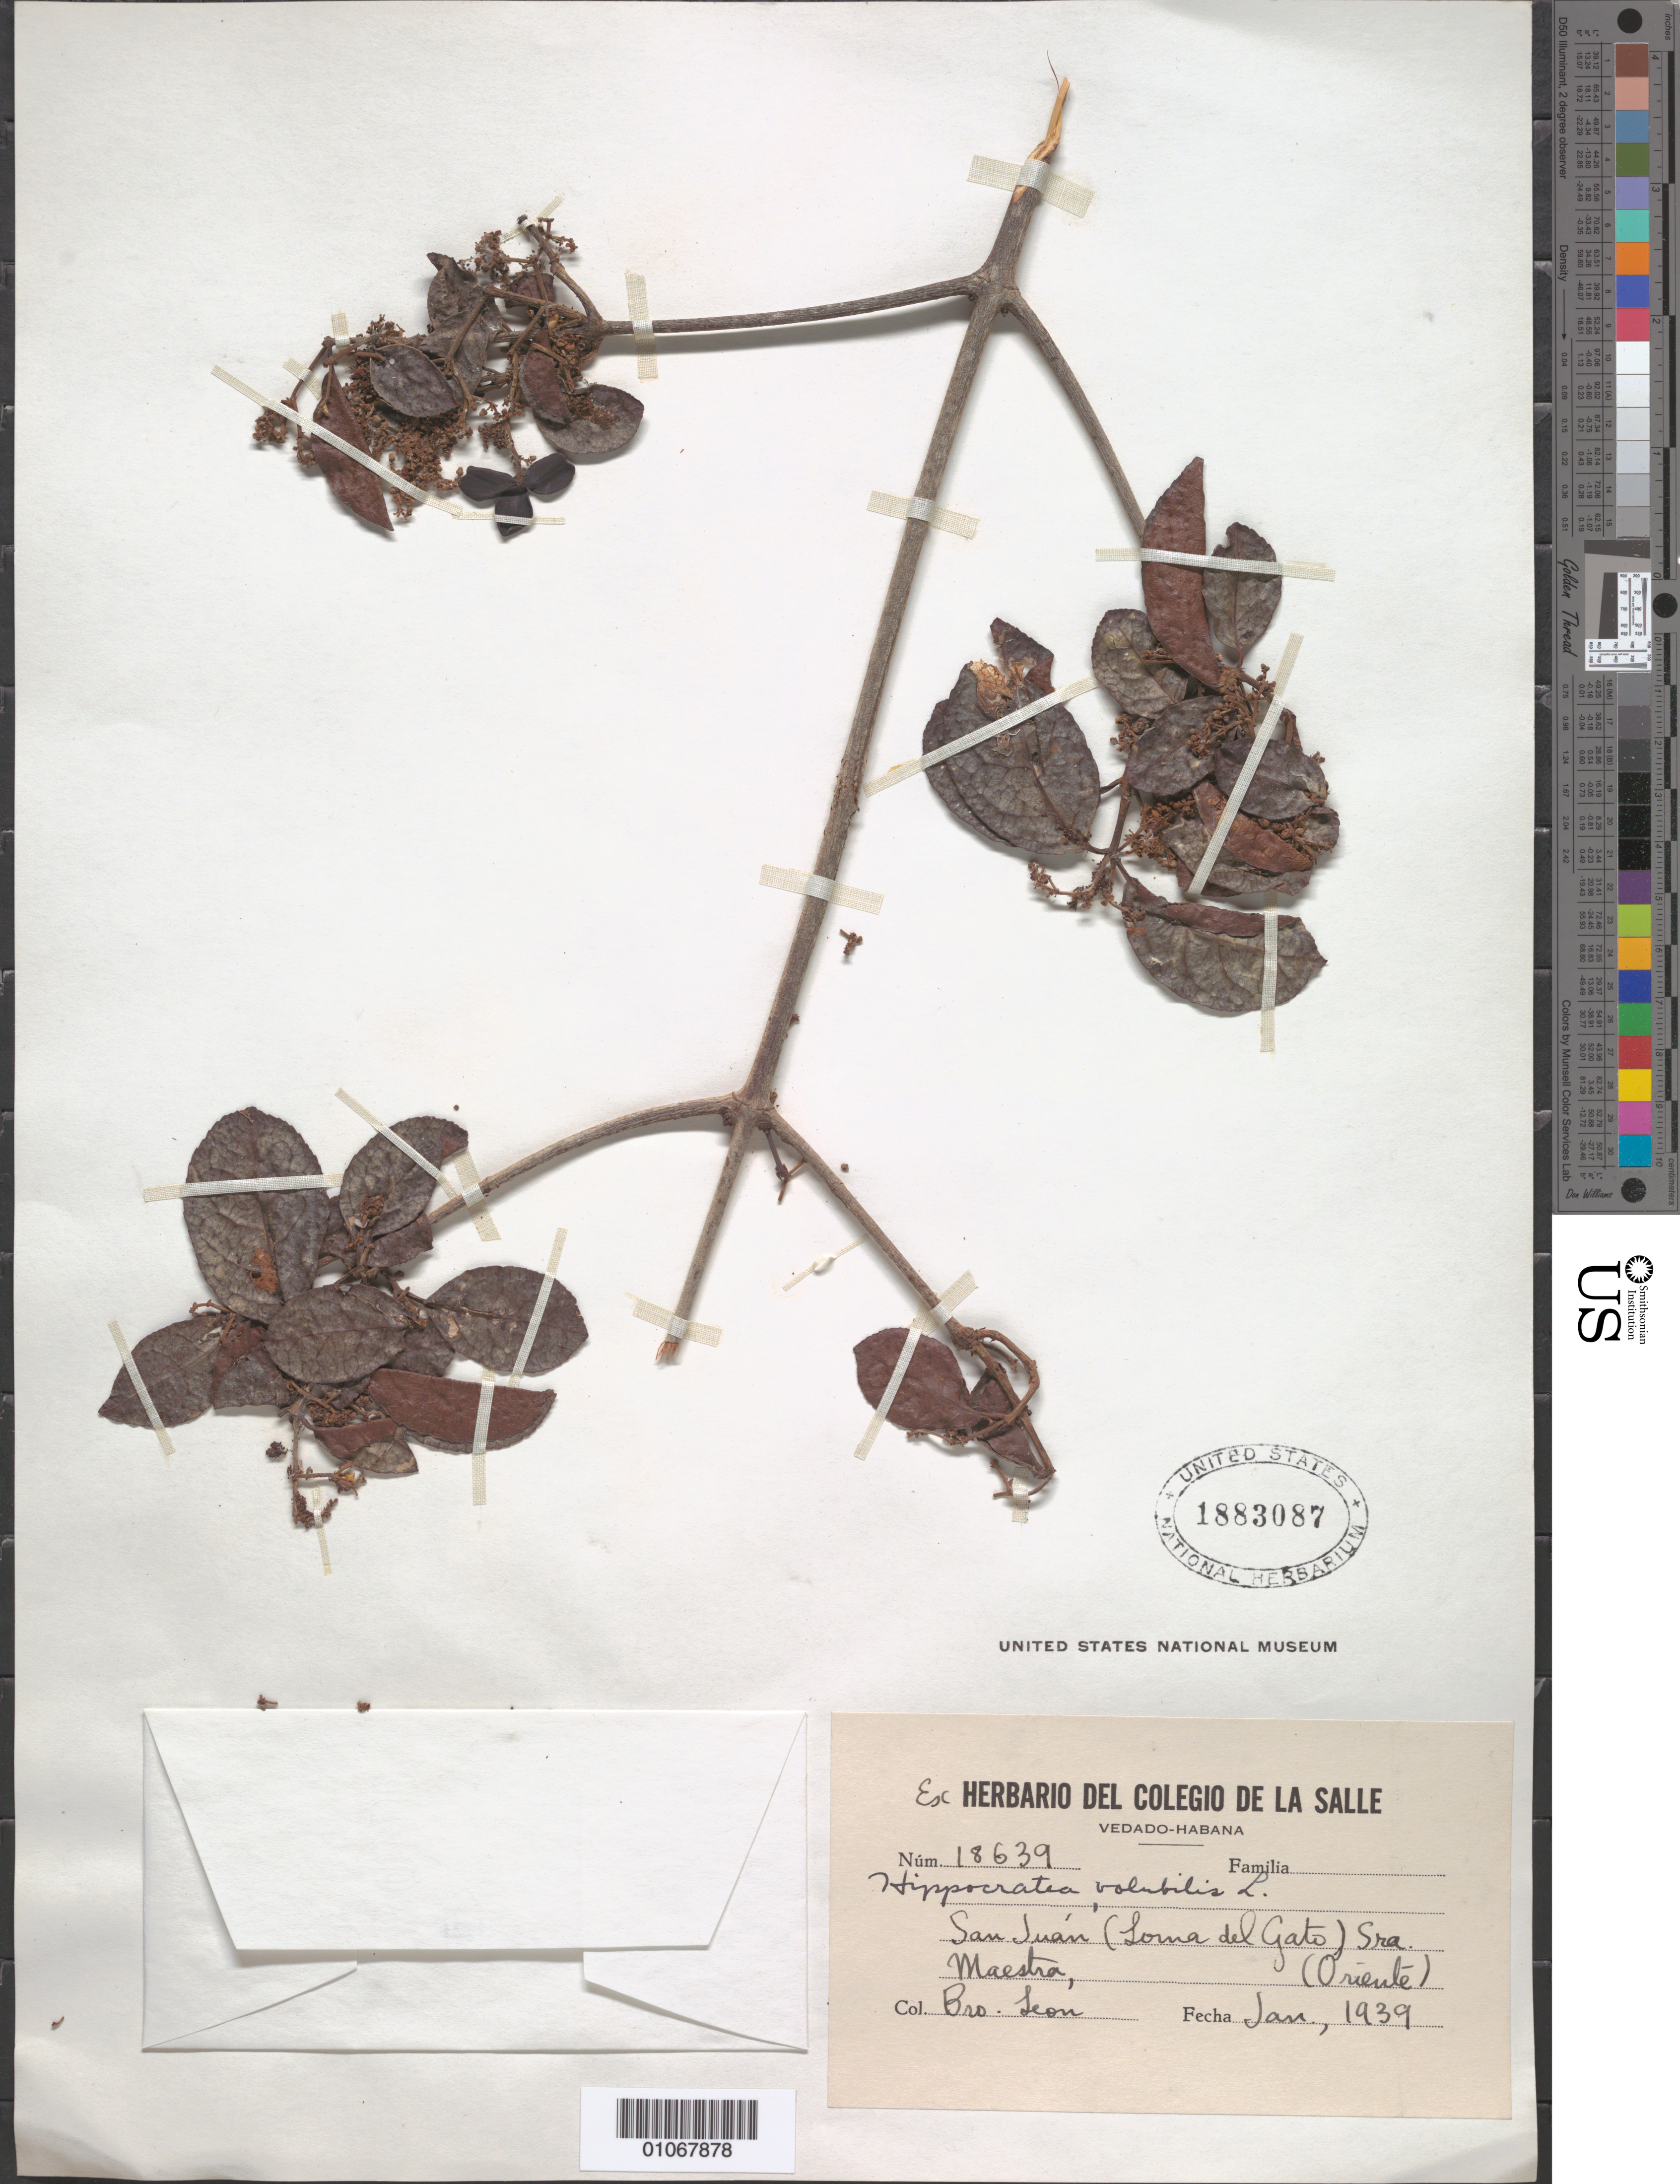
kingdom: Plantae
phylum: Tracheophyta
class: Magnoliopsida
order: Celastrales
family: Celastraceae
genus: Hippocratea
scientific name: Hippocratea volubilis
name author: L.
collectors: Bro. León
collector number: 18639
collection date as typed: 01 Jan 1939 to 31 Jan 1939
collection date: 1939-01-01/1939-01-31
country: Cuba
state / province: Oriente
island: Cuba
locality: San Juan (Loma del Gato), Sierra Maestra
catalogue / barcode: US 1883087